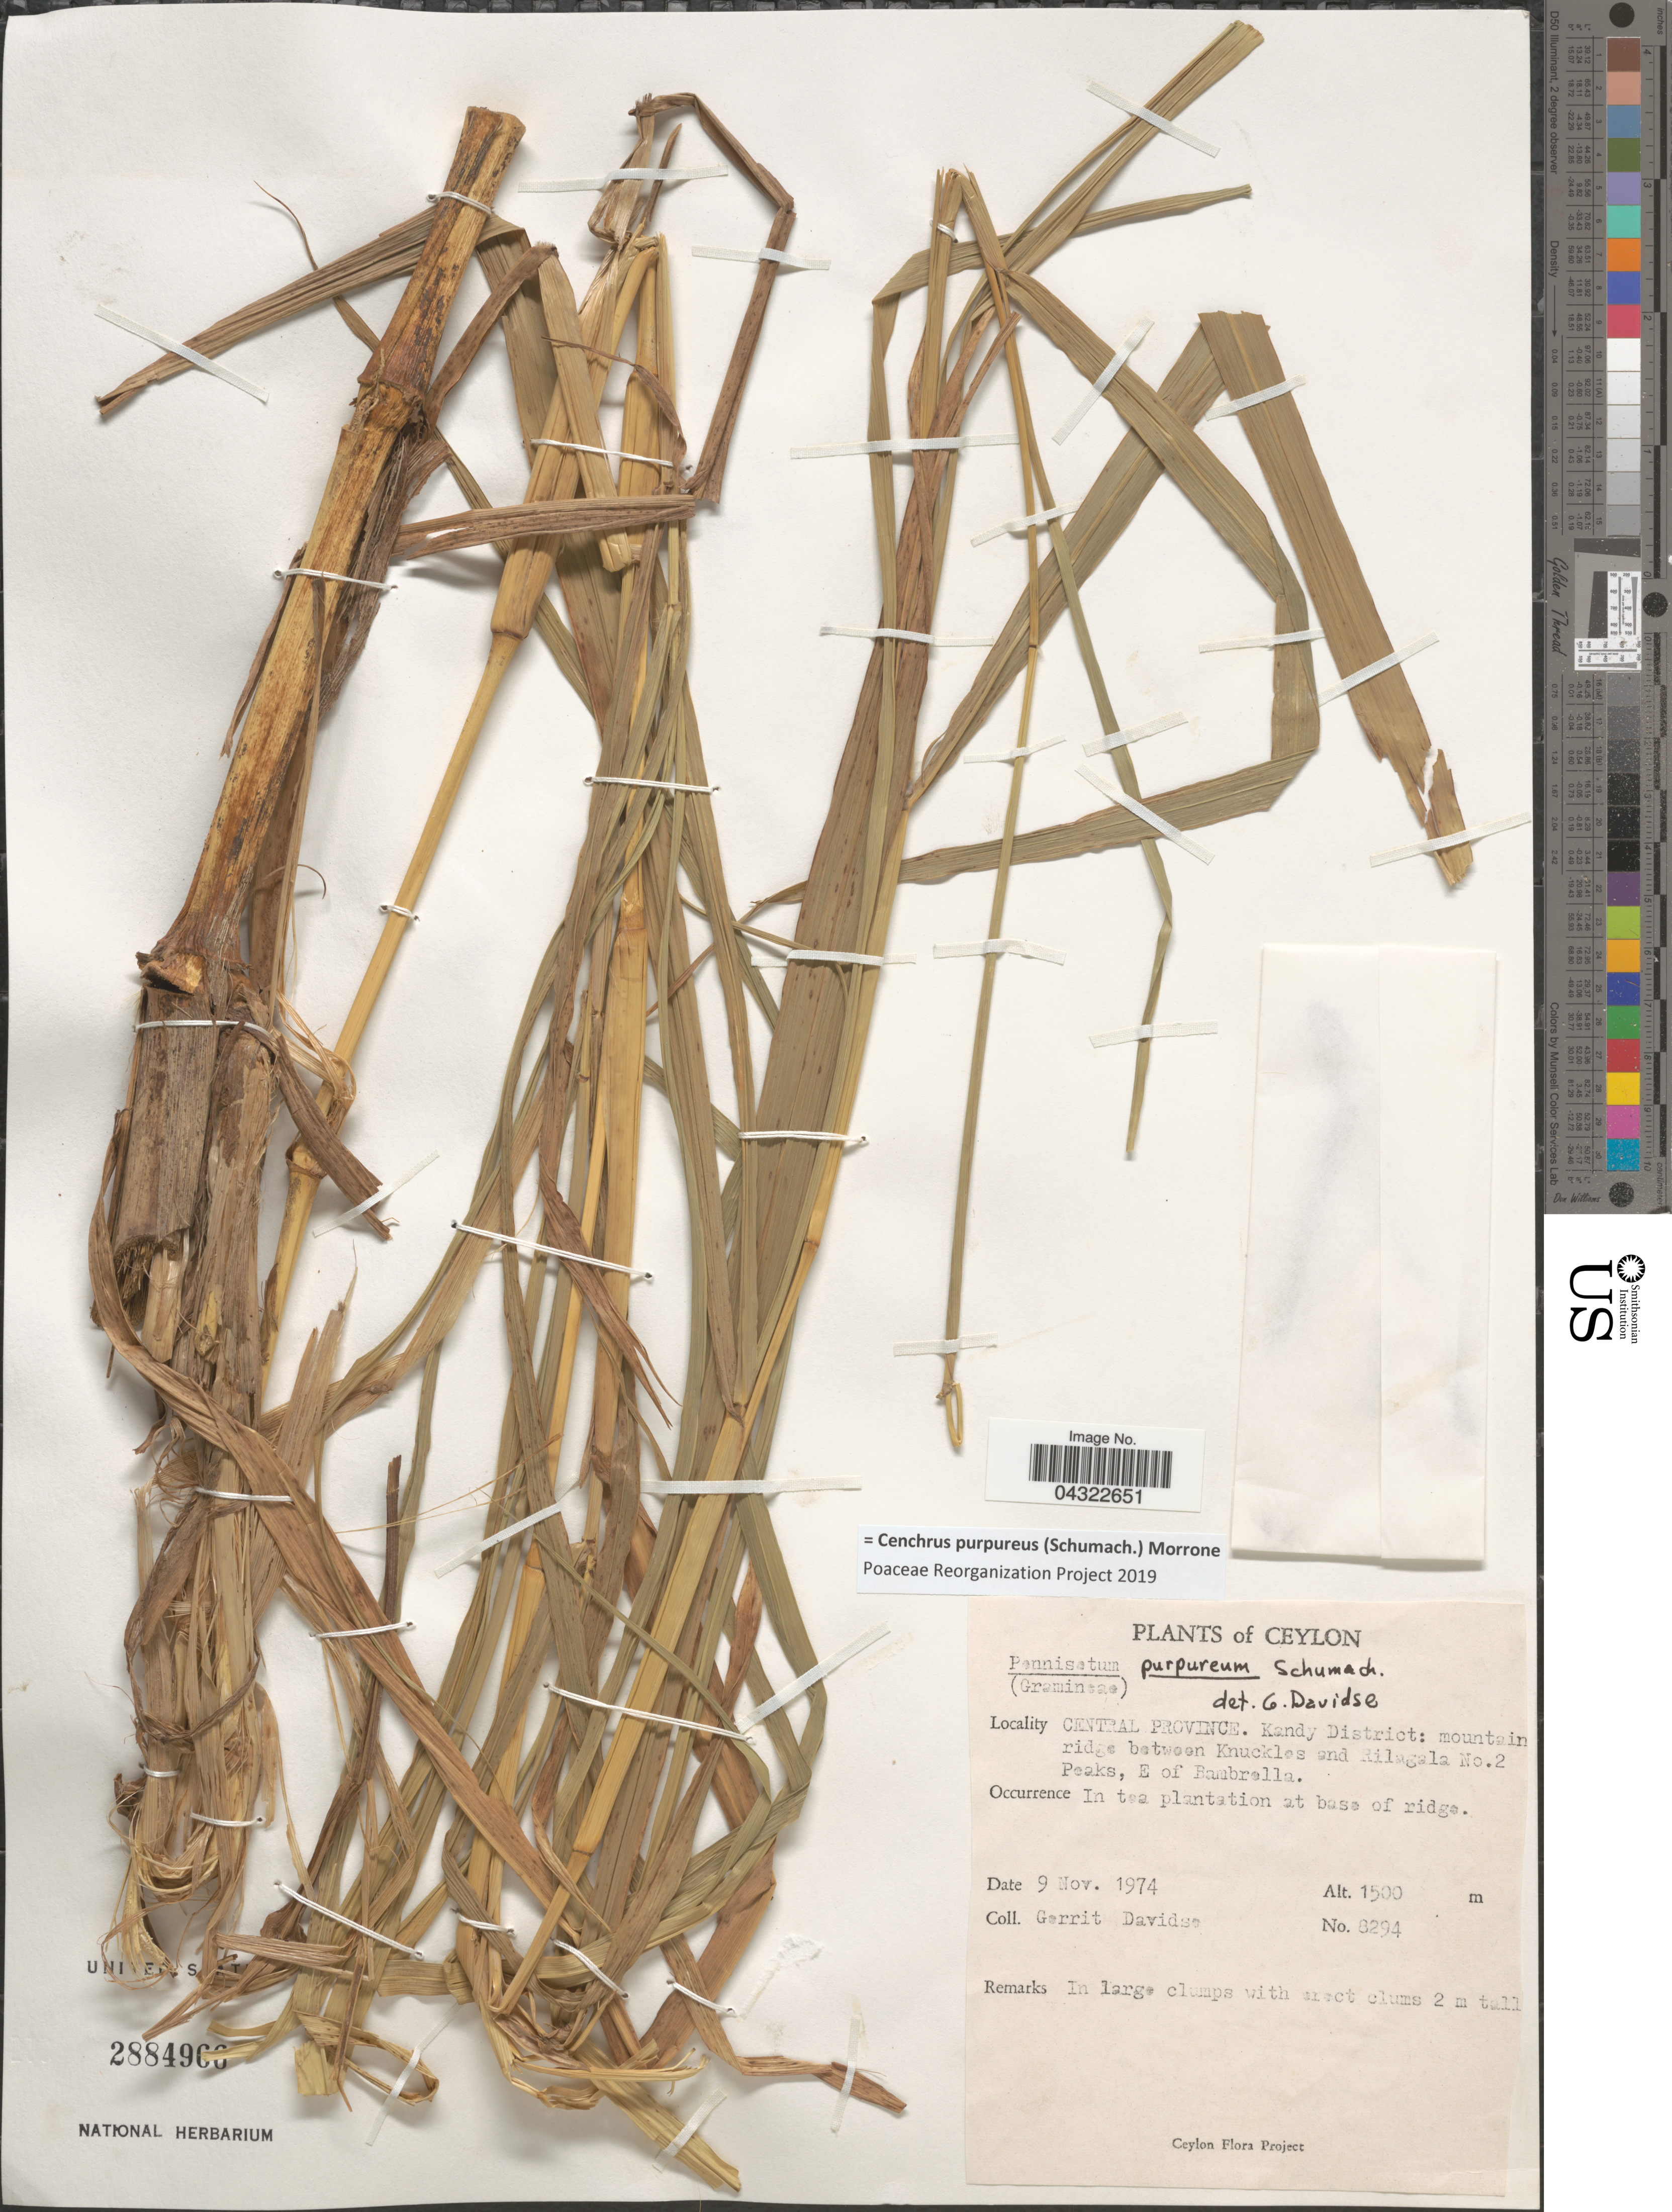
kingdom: Plantae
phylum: Tracheophyta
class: Liliopsida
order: Poales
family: Poaceae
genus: Cenchrus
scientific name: Cenchrus purpureus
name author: (Schumach.) Morrone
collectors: G. Davidse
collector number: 8294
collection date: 1974-11-09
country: Sri Lanka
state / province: Central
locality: Ceylon. Kandy District: mountains ridge between Knuckles and Rilagala [interpreted] No. 2 Peaks, E of Bambrolla [interpreted]. In tea plantation at base of ridge.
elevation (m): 1500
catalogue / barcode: US 2884900